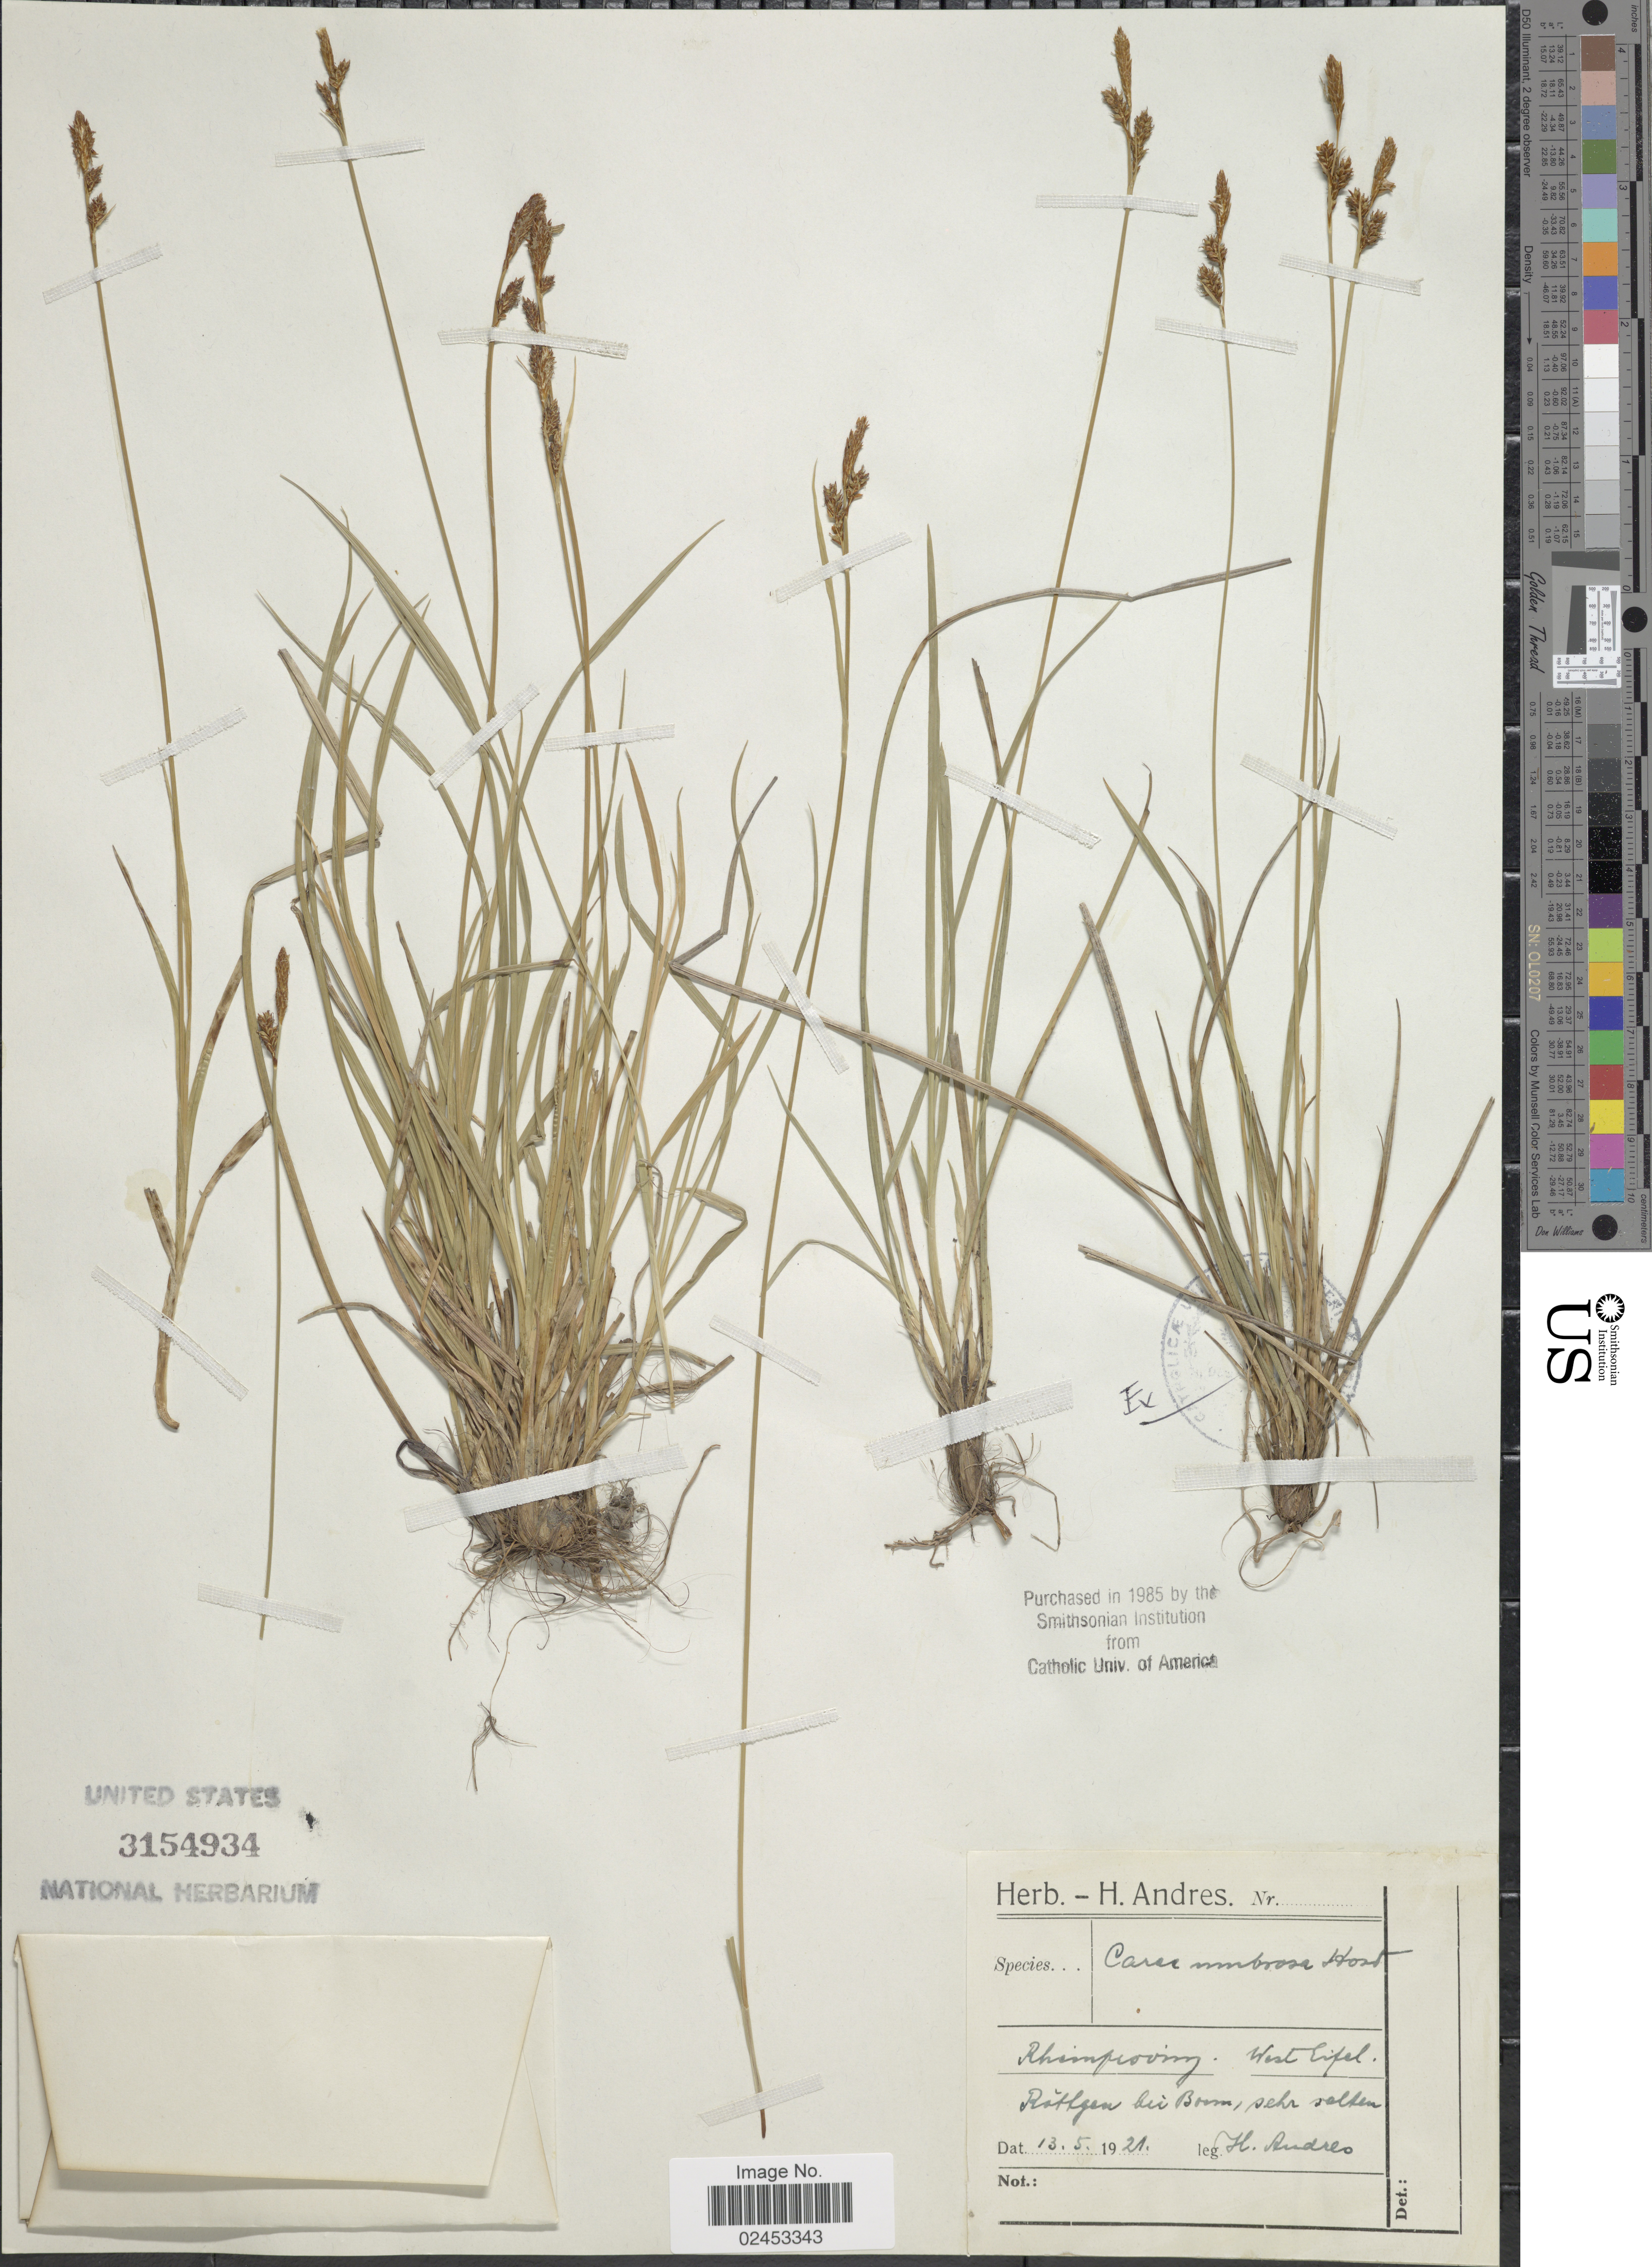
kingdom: Plantae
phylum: Tracheophyta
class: Liliopsida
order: Poales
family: Cyperaceae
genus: Carex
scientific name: Carex umbrosa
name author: Host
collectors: H. Andres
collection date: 1921-05-13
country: Germany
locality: Rheinprovinz, West Eifel. Rättzen bei Boom, sehr salten [interpreted]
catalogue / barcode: US 3154934